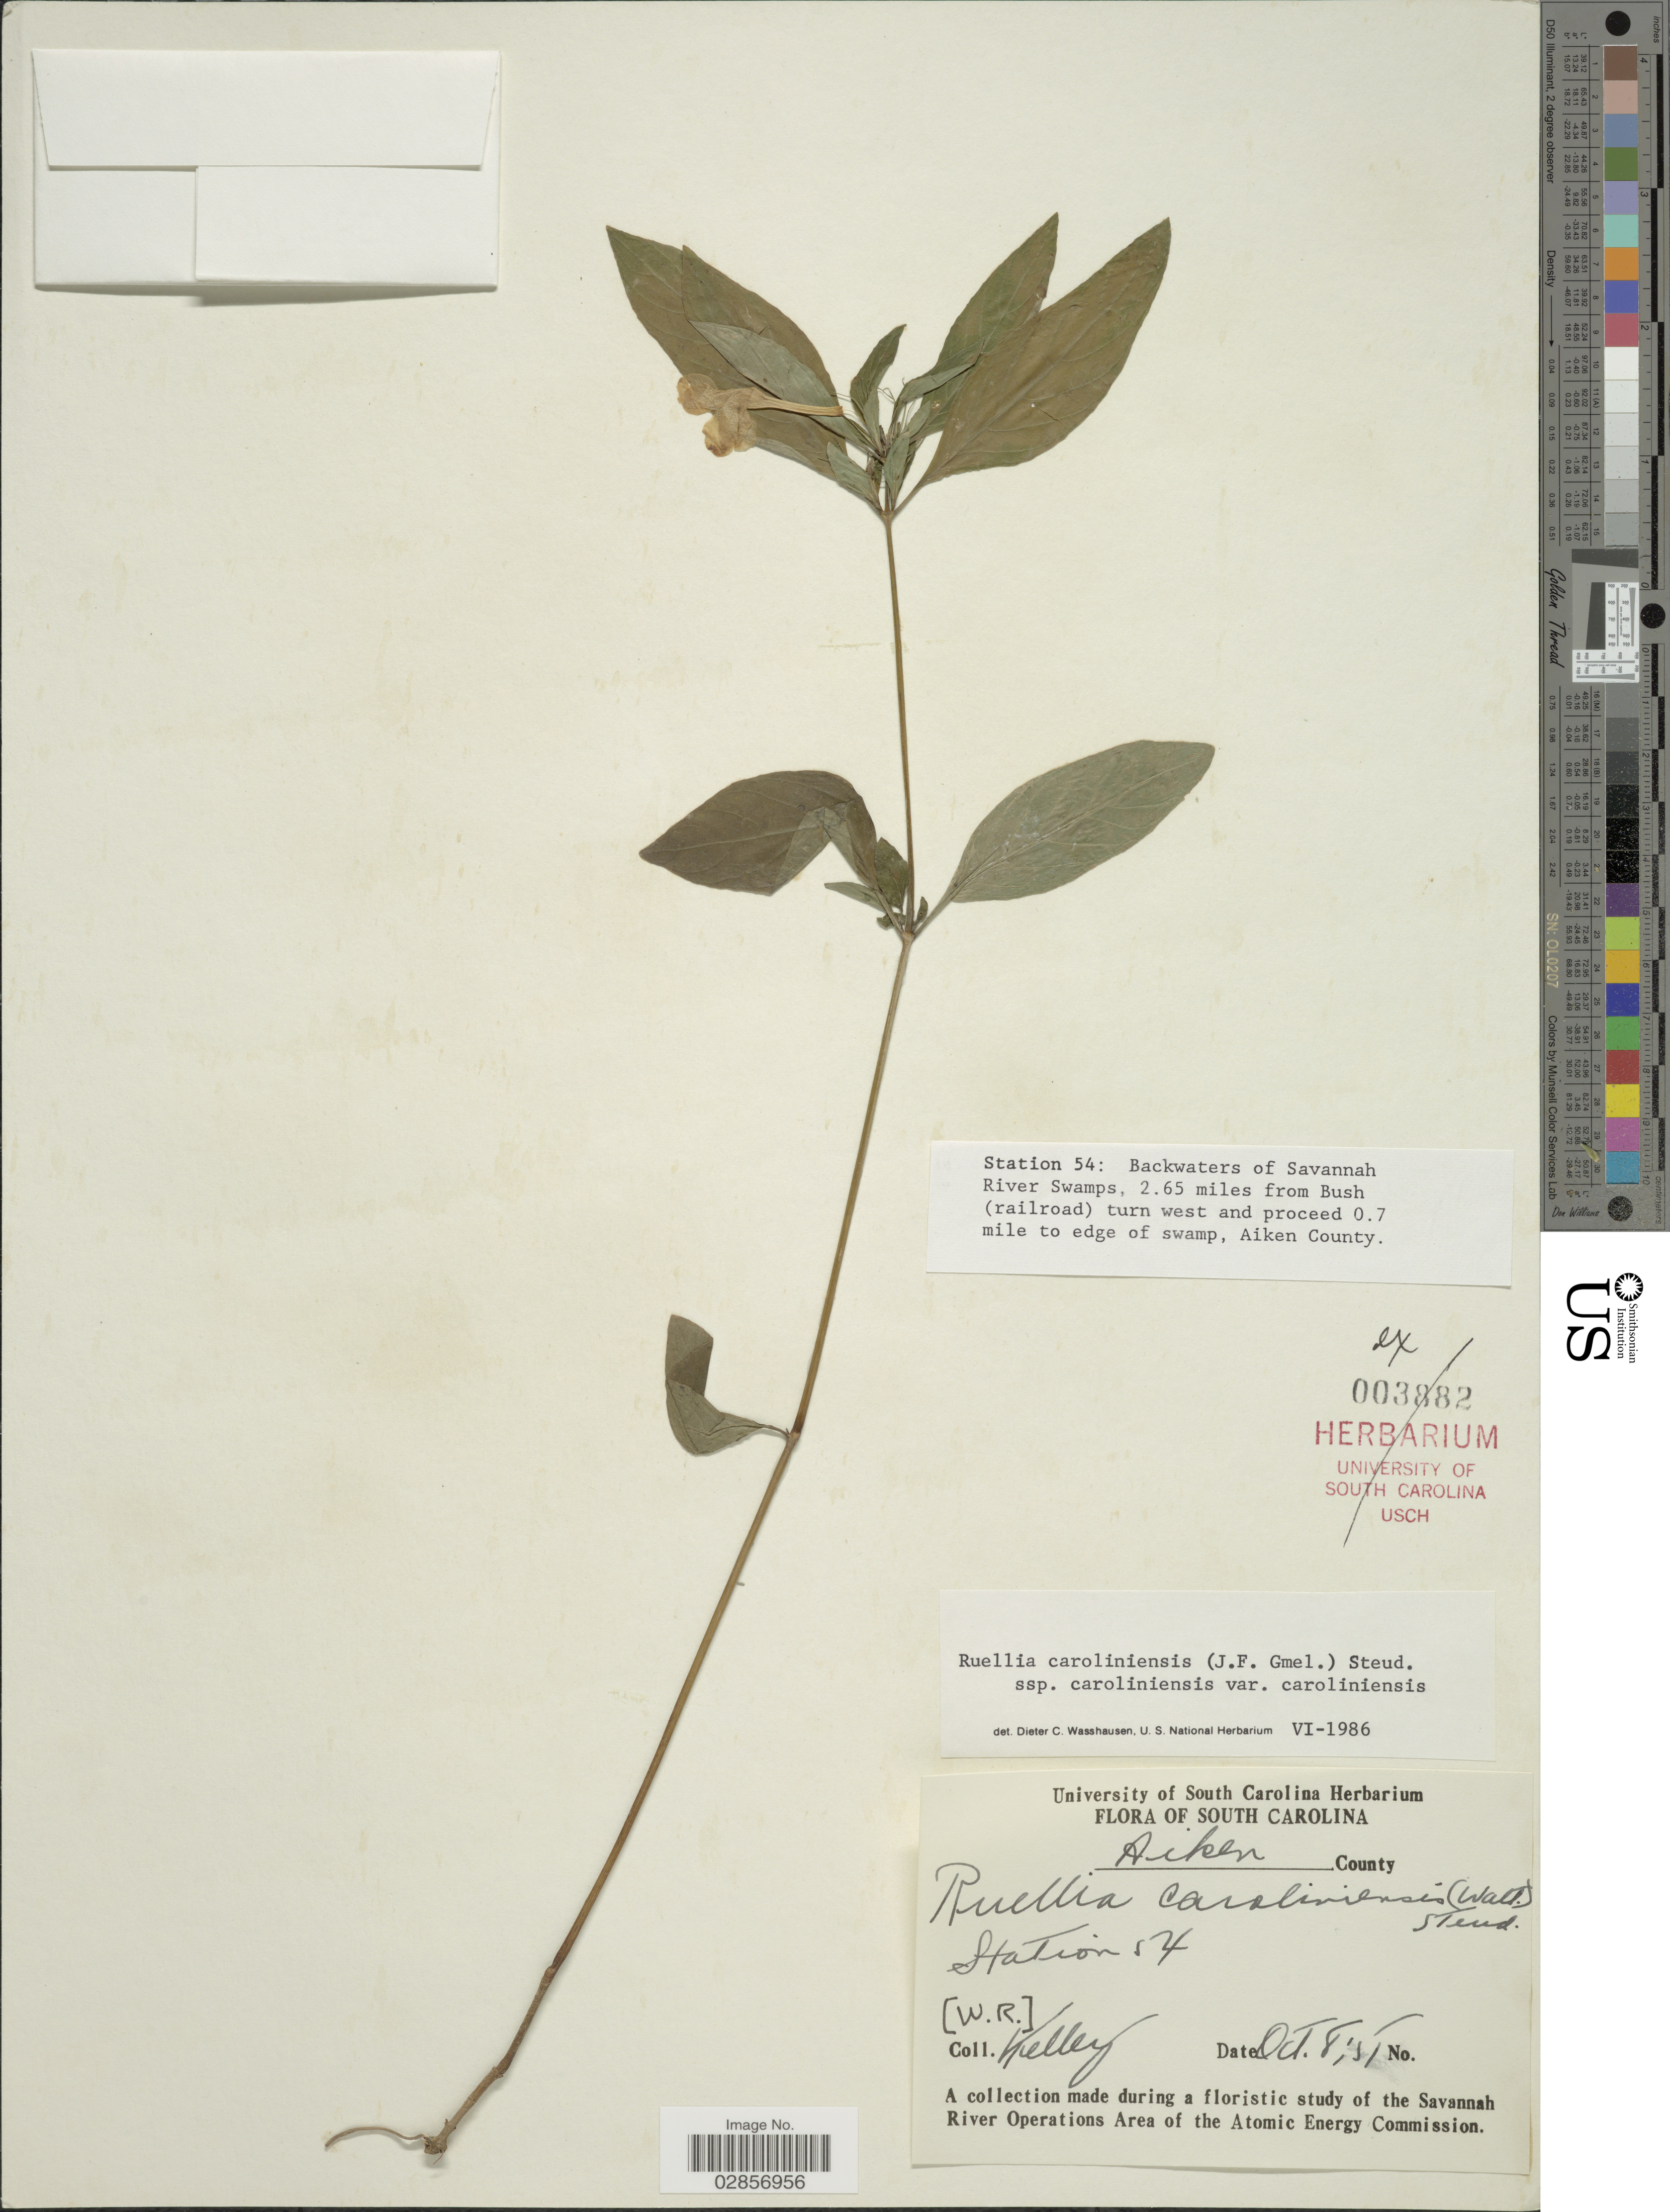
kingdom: Plantae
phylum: Tracheophyta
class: Magnoliopsida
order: Lamiales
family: Acanthaceae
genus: Ruellia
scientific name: Ruellia caroliniensis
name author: (J.F. Gmel.) Steud.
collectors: W. R. Kelley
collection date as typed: Transcribed d/m/y: 8/10/51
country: United States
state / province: South Carolina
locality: Aiken County. Station 54.